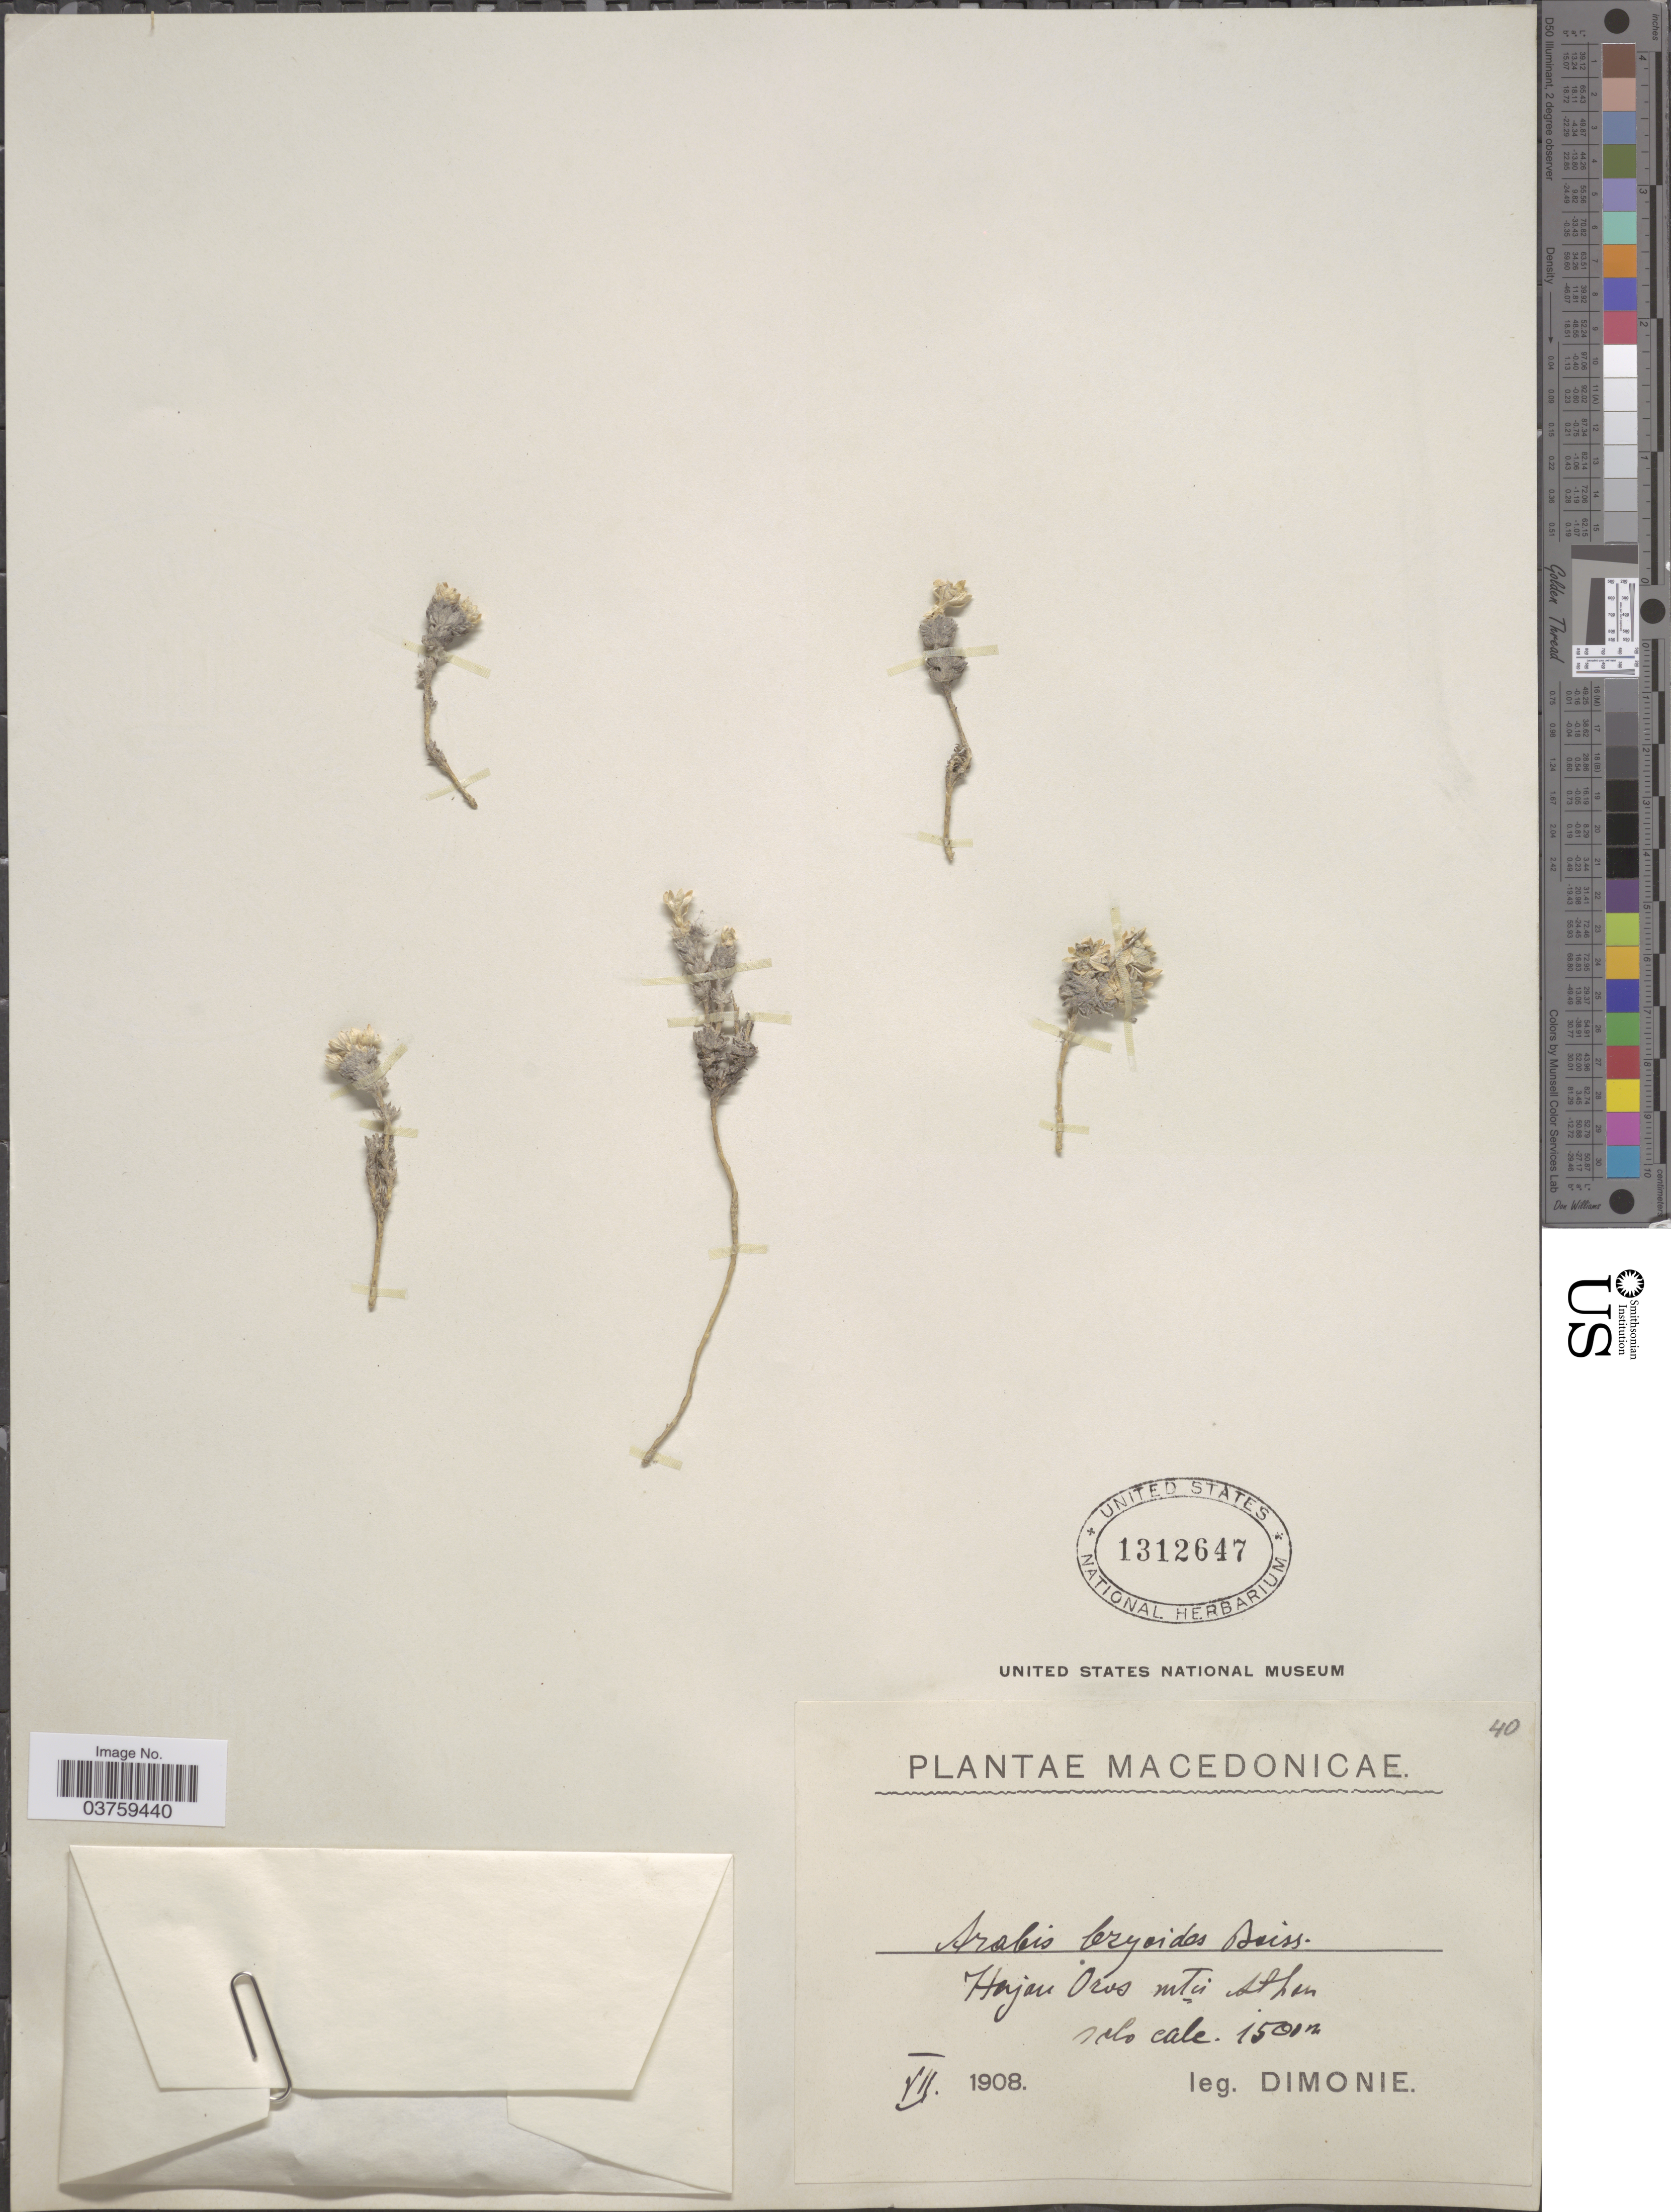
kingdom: Plantae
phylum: Tracheophyta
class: Magnoliopsida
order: Brassicales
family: Brassicaceae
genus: Arabis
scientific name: Arabis bryoides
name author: Boiss.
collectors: -. Dimonie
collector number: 40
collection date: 1908-07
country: Greece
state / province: Mount Athoa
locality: Macedonicae. Hajan Oros mtis Athoa.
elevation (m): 1500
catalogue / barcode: US 1312647